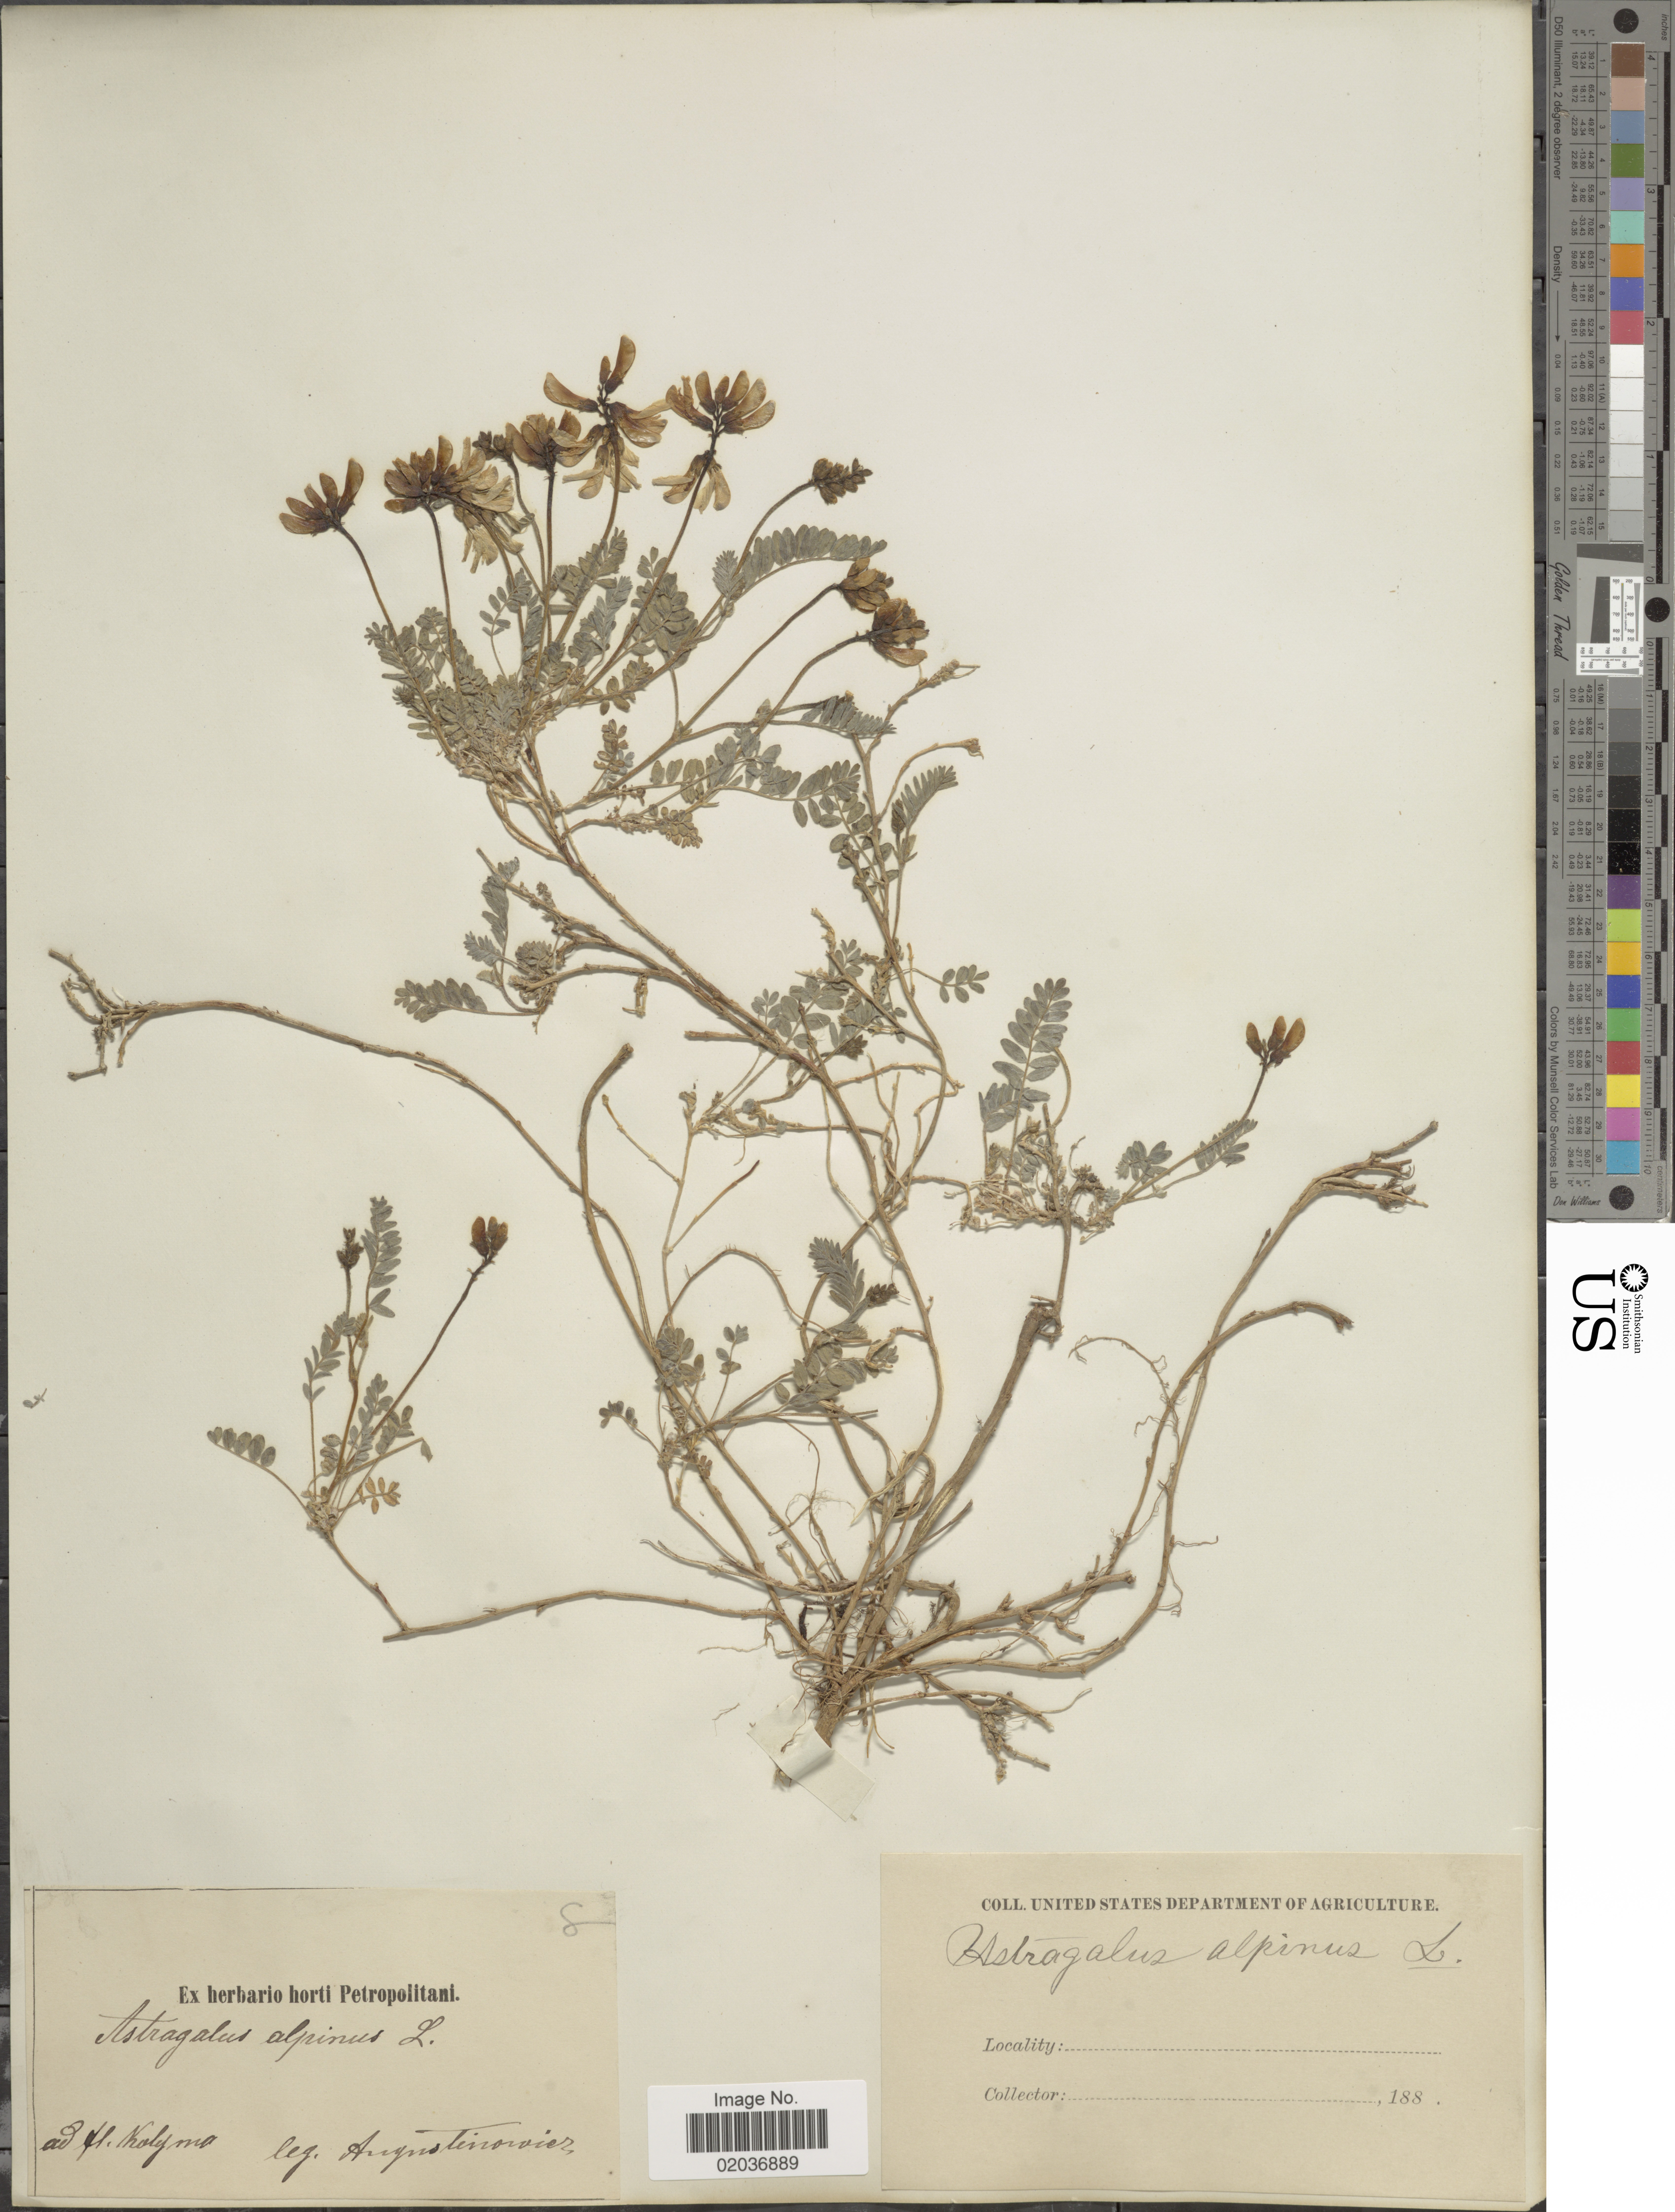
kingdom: Plantae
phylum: Tracheophyta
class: Magnoliopsida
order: Fabales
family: Fabaceae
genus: Astragalus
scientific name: Astragalus alpinus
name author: L.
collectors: Augustinowicz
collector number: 8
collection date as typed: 188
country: Russian Federation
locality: Kolymo